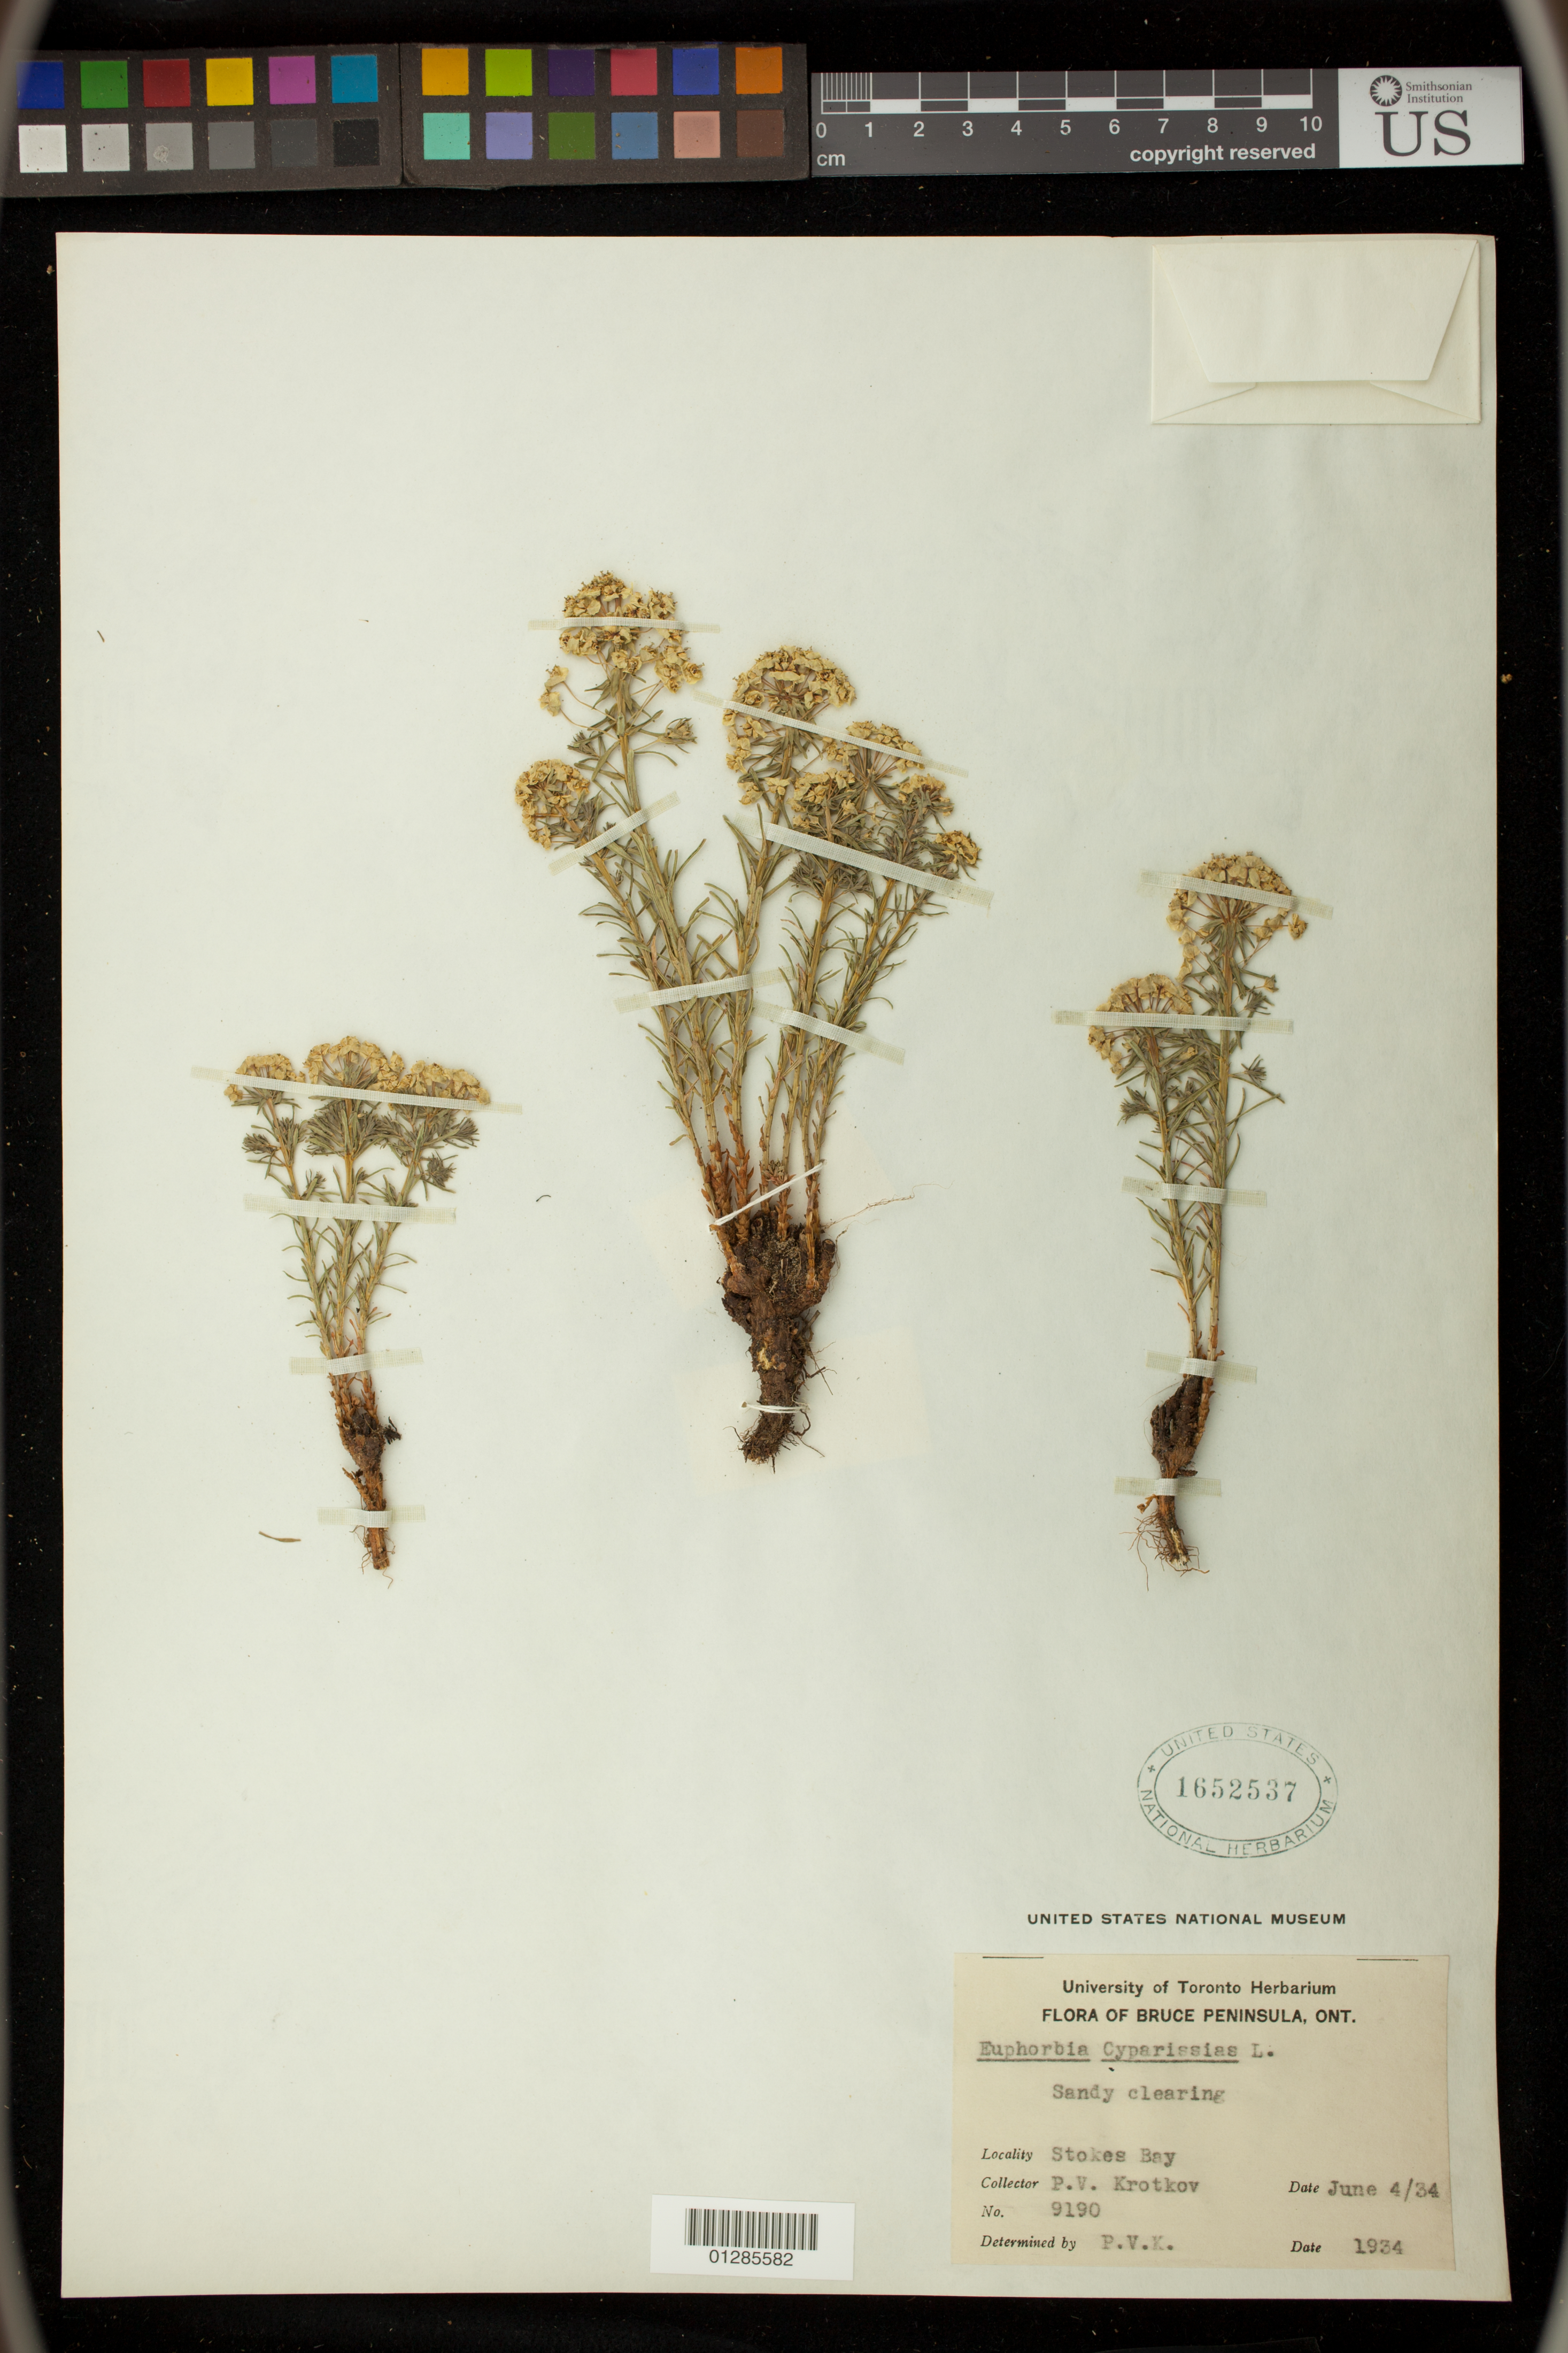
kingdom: Plantae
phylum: Tracheophyta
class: Magnoliopsida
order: Malpighiales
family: Euphorbiaceae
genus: Euphorbia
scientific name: Euphorbia cyparissias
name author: L.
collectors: P. V. Krotkov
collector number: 9190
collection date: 1934-06-04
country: Canada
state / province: Ontario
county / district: Bruce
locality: Sandy clearing,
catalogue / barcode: US 1652537